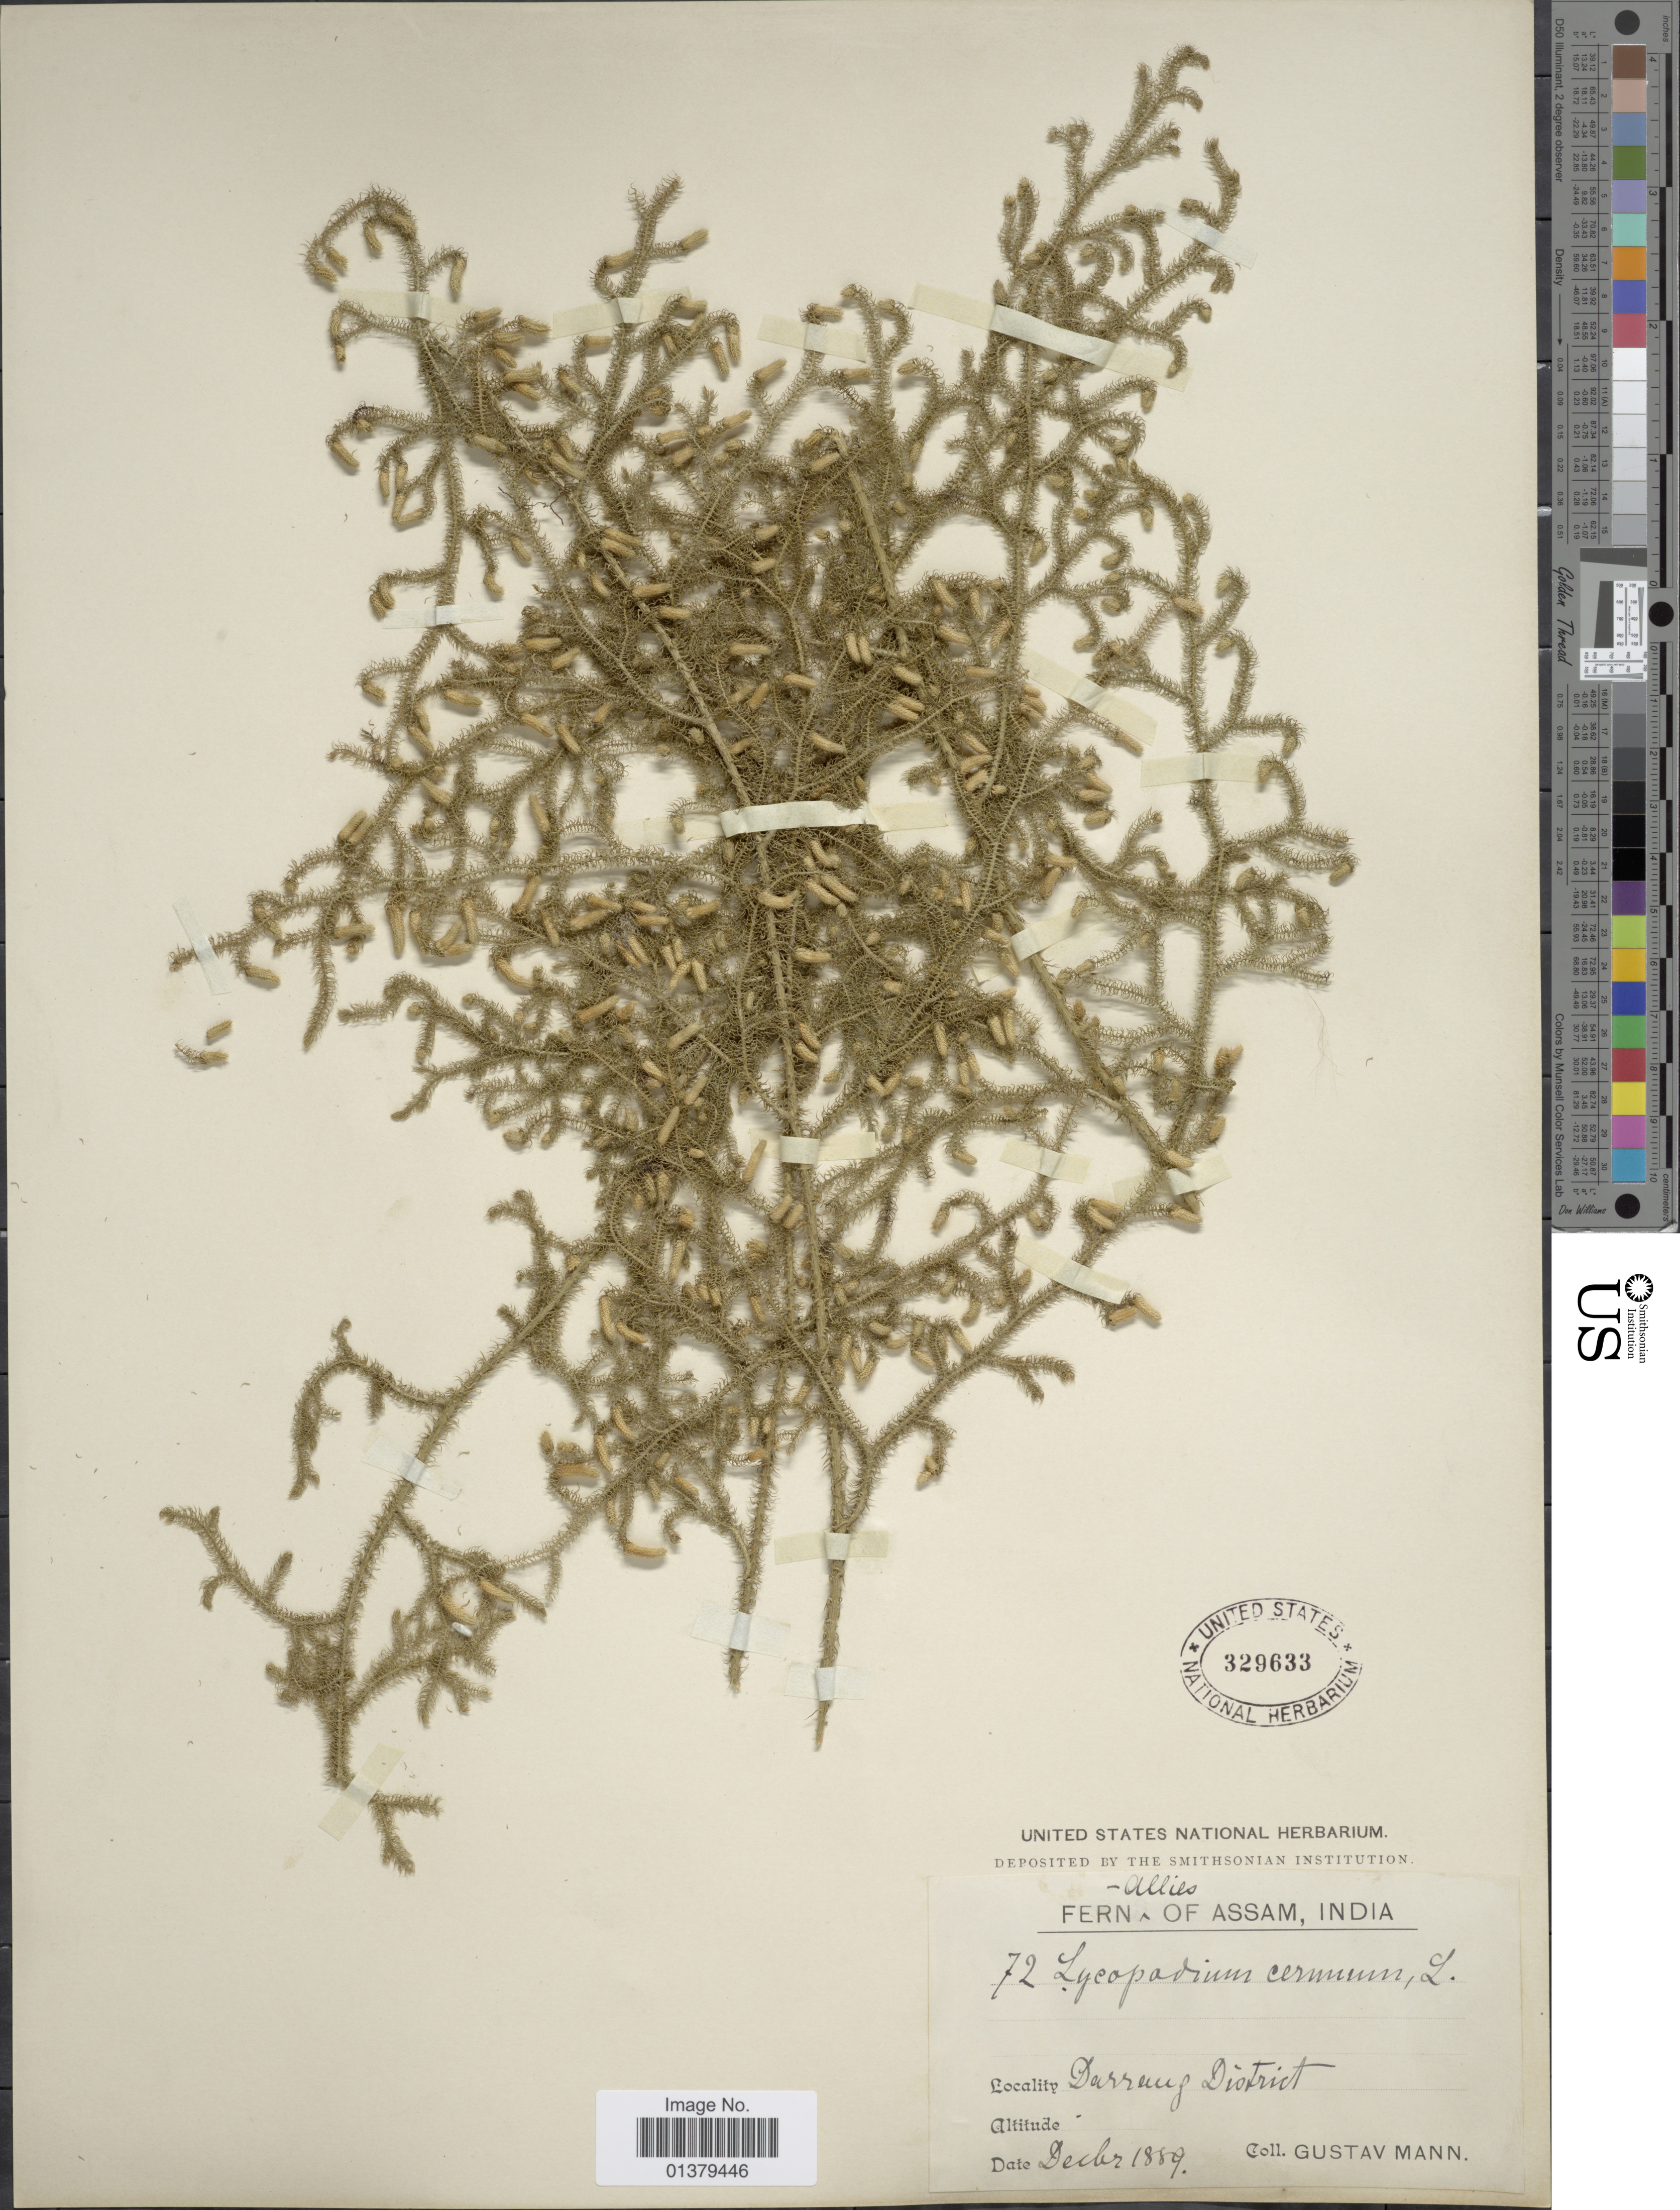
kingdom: Plantae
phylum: Tracheophyta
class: Lycopodiopsida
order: Lycopodiales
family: Lycopodiaceae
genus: Palhinhaea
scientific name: Palhinhaea cernua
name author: (L.) Vasc. & Franco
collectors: G. Mann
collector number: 72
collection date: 1889-12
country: India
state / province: Assam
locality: DDarreng District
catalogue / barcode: US 329633